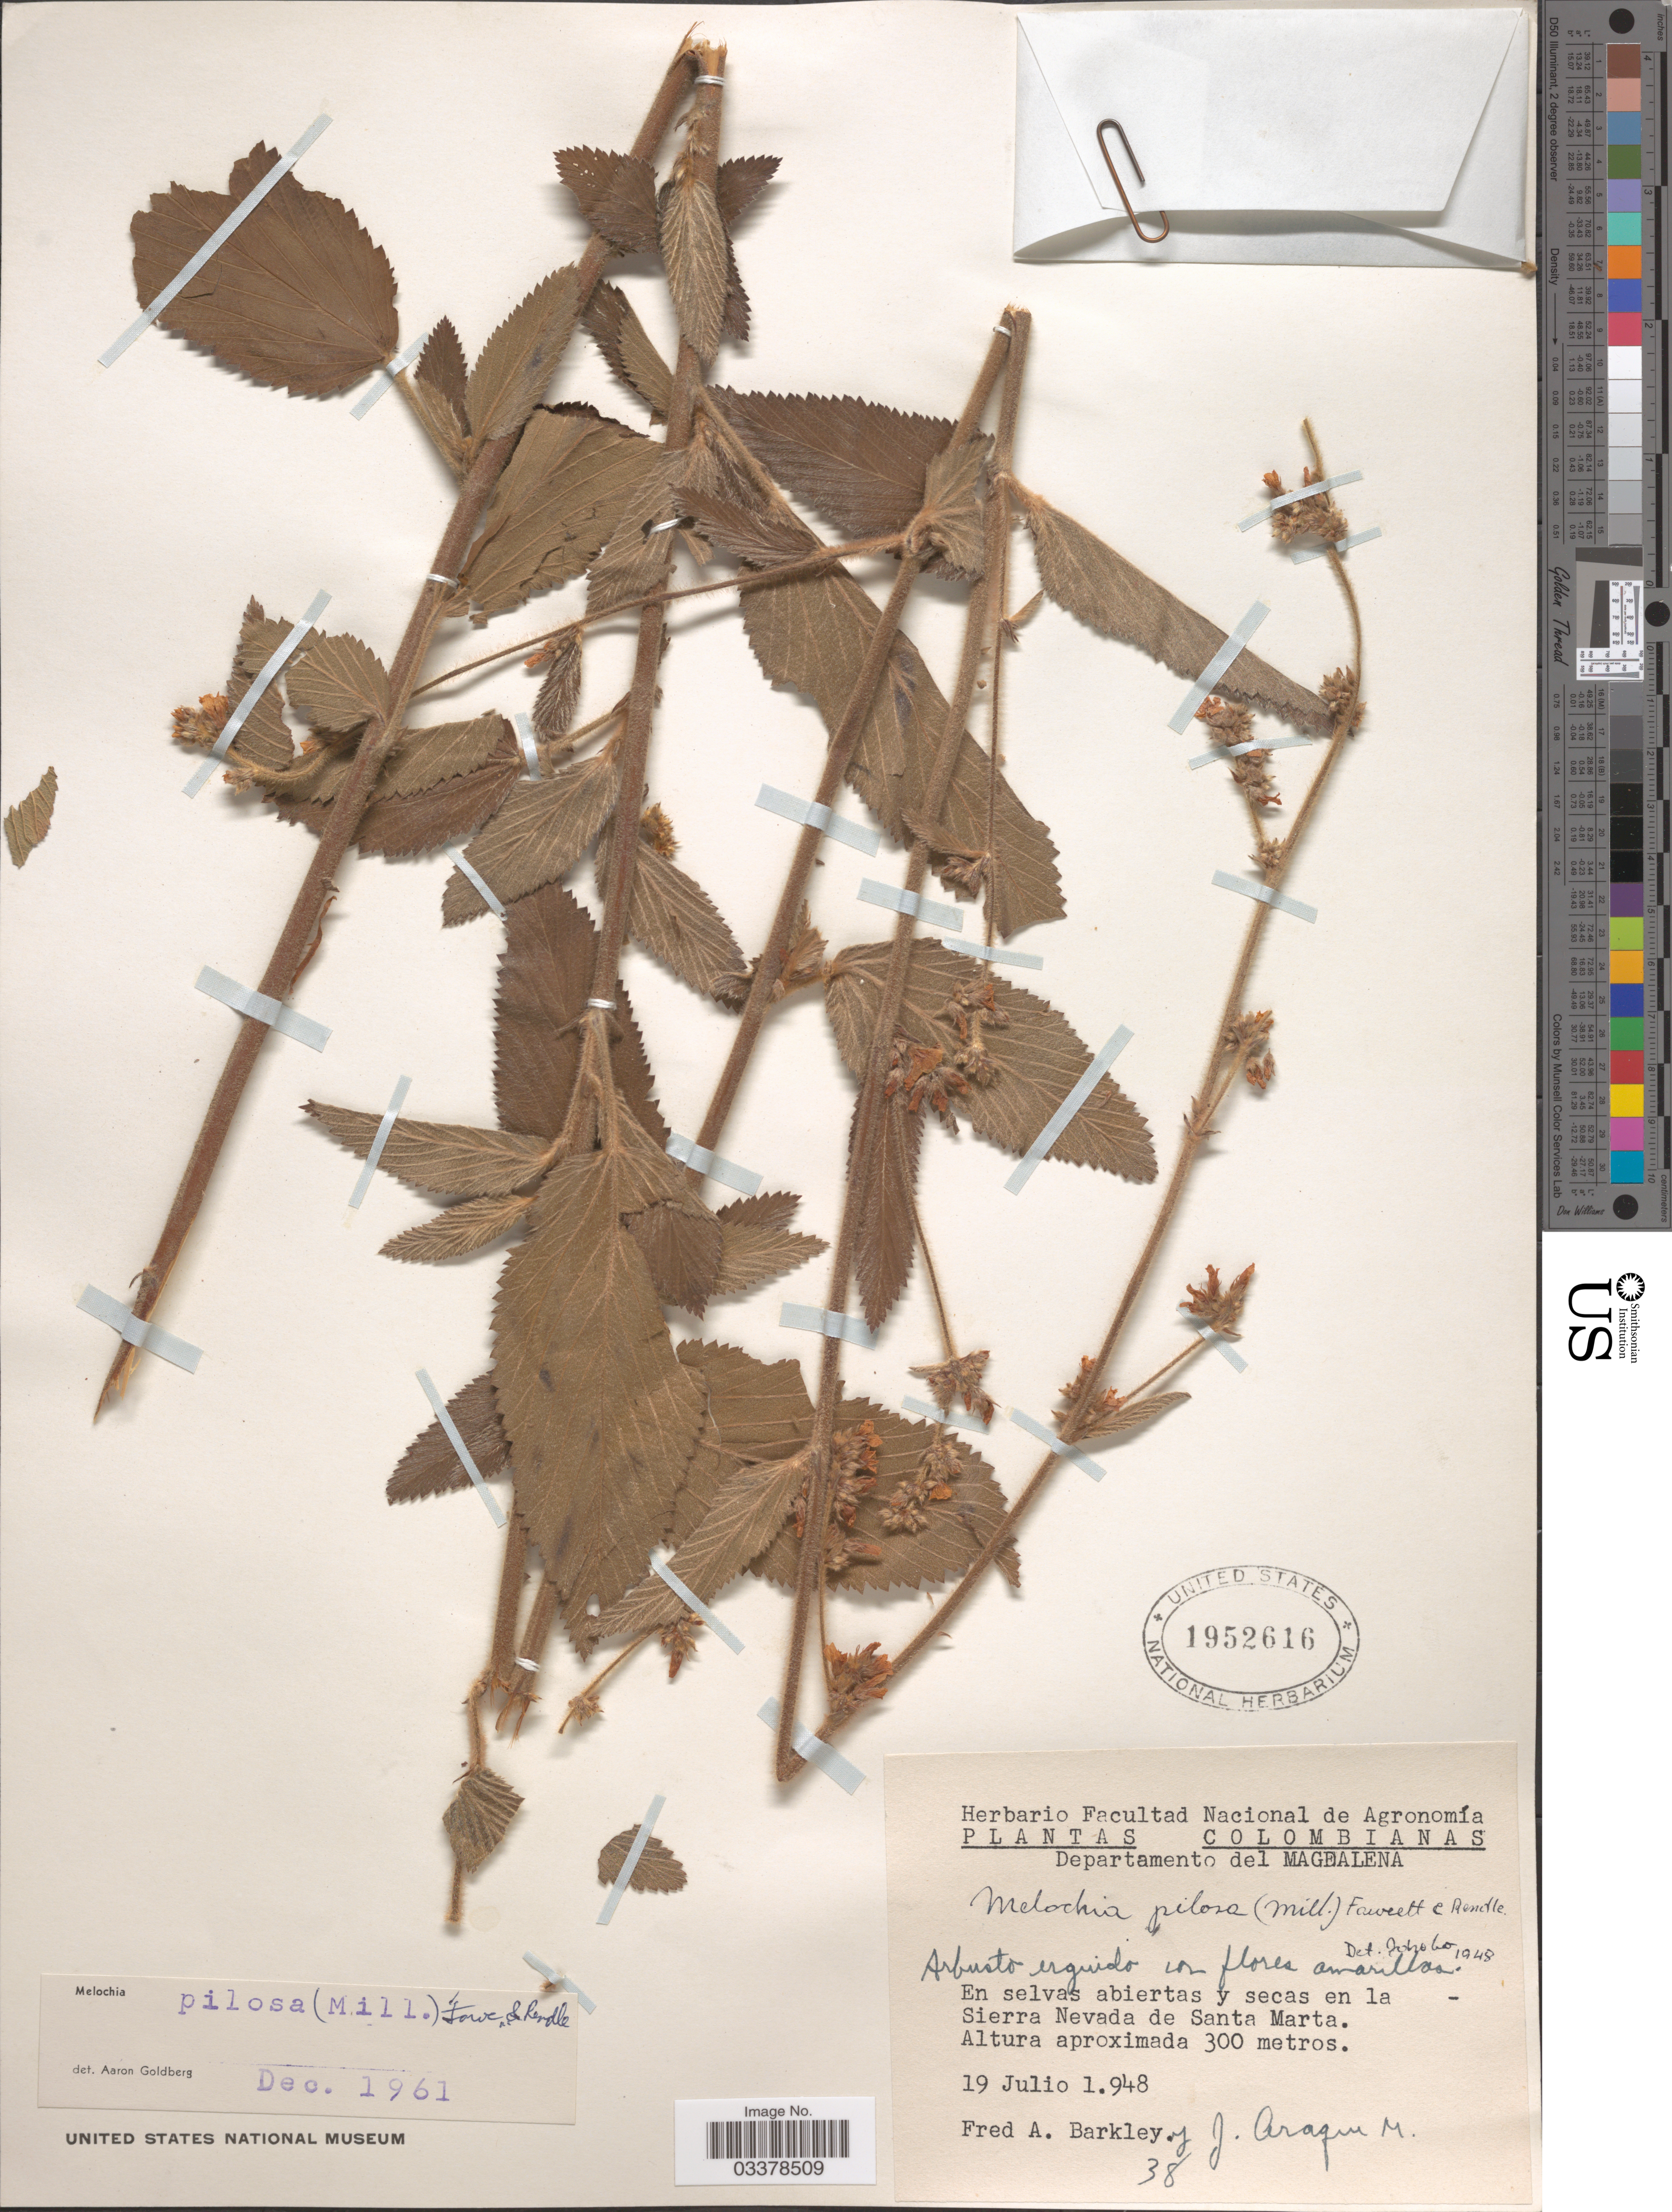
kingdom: Plantae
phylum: Tracheophyta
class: Magnoliopsida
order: Malvales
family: Malvaceae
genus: Melochia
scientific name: Melochia pilosa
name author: (Mill.) Fawc. & Rendle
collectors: F. A. Barkley & J. Araque Molina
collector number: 38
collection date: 1948-07-19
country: Colombia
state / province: Magdalena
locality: Departamento del Magdalena. En selvas abiertas y secas en la Sierra Nevada de Santa Marta.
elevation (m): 300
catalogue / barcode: US 1952616